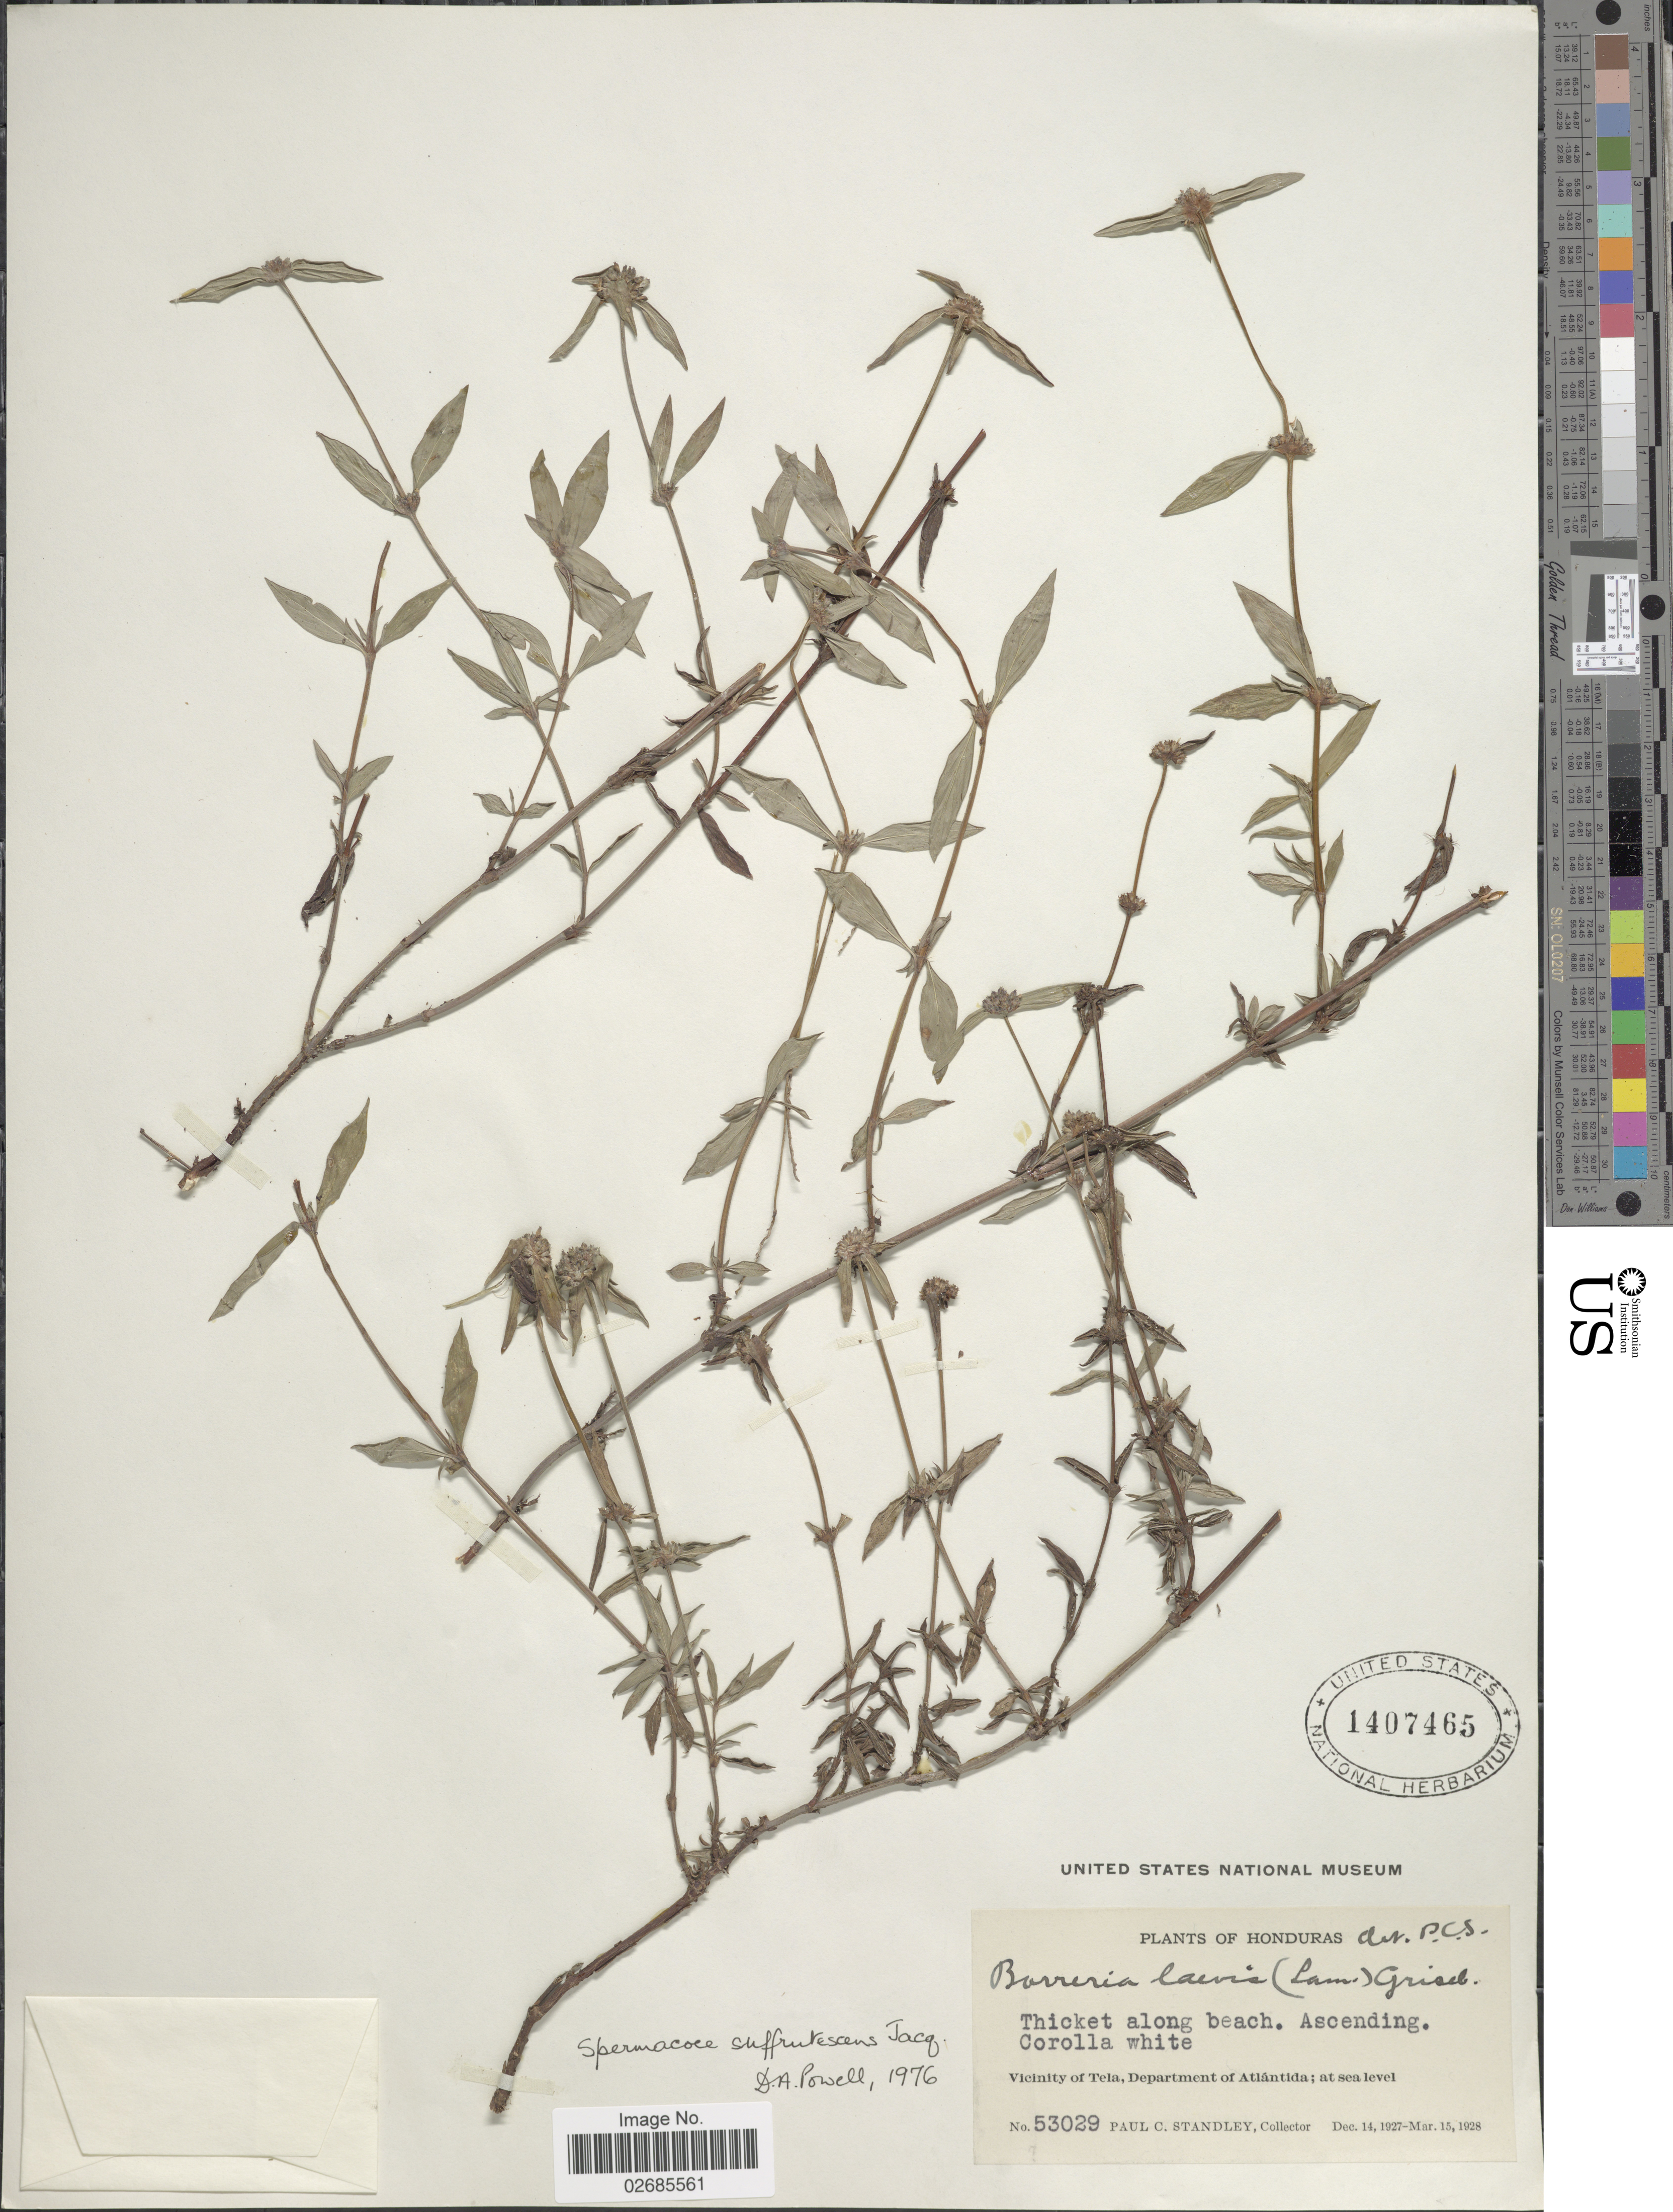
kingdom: Plantae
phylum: Tracheophyta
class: Magnoliopsida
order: Gentianales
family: Rubiaceae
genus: Borreria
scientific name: Borreria assurgens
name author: (Ruiz & Pav.) Griseb.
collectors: P. C. Standley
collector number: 53029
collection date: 1927-12-14/1928-03-15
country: Honduras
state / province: Atlántida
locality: Thicket along beach, Vicinity of Tela, Department of Atlántida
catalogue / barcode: US 1407465